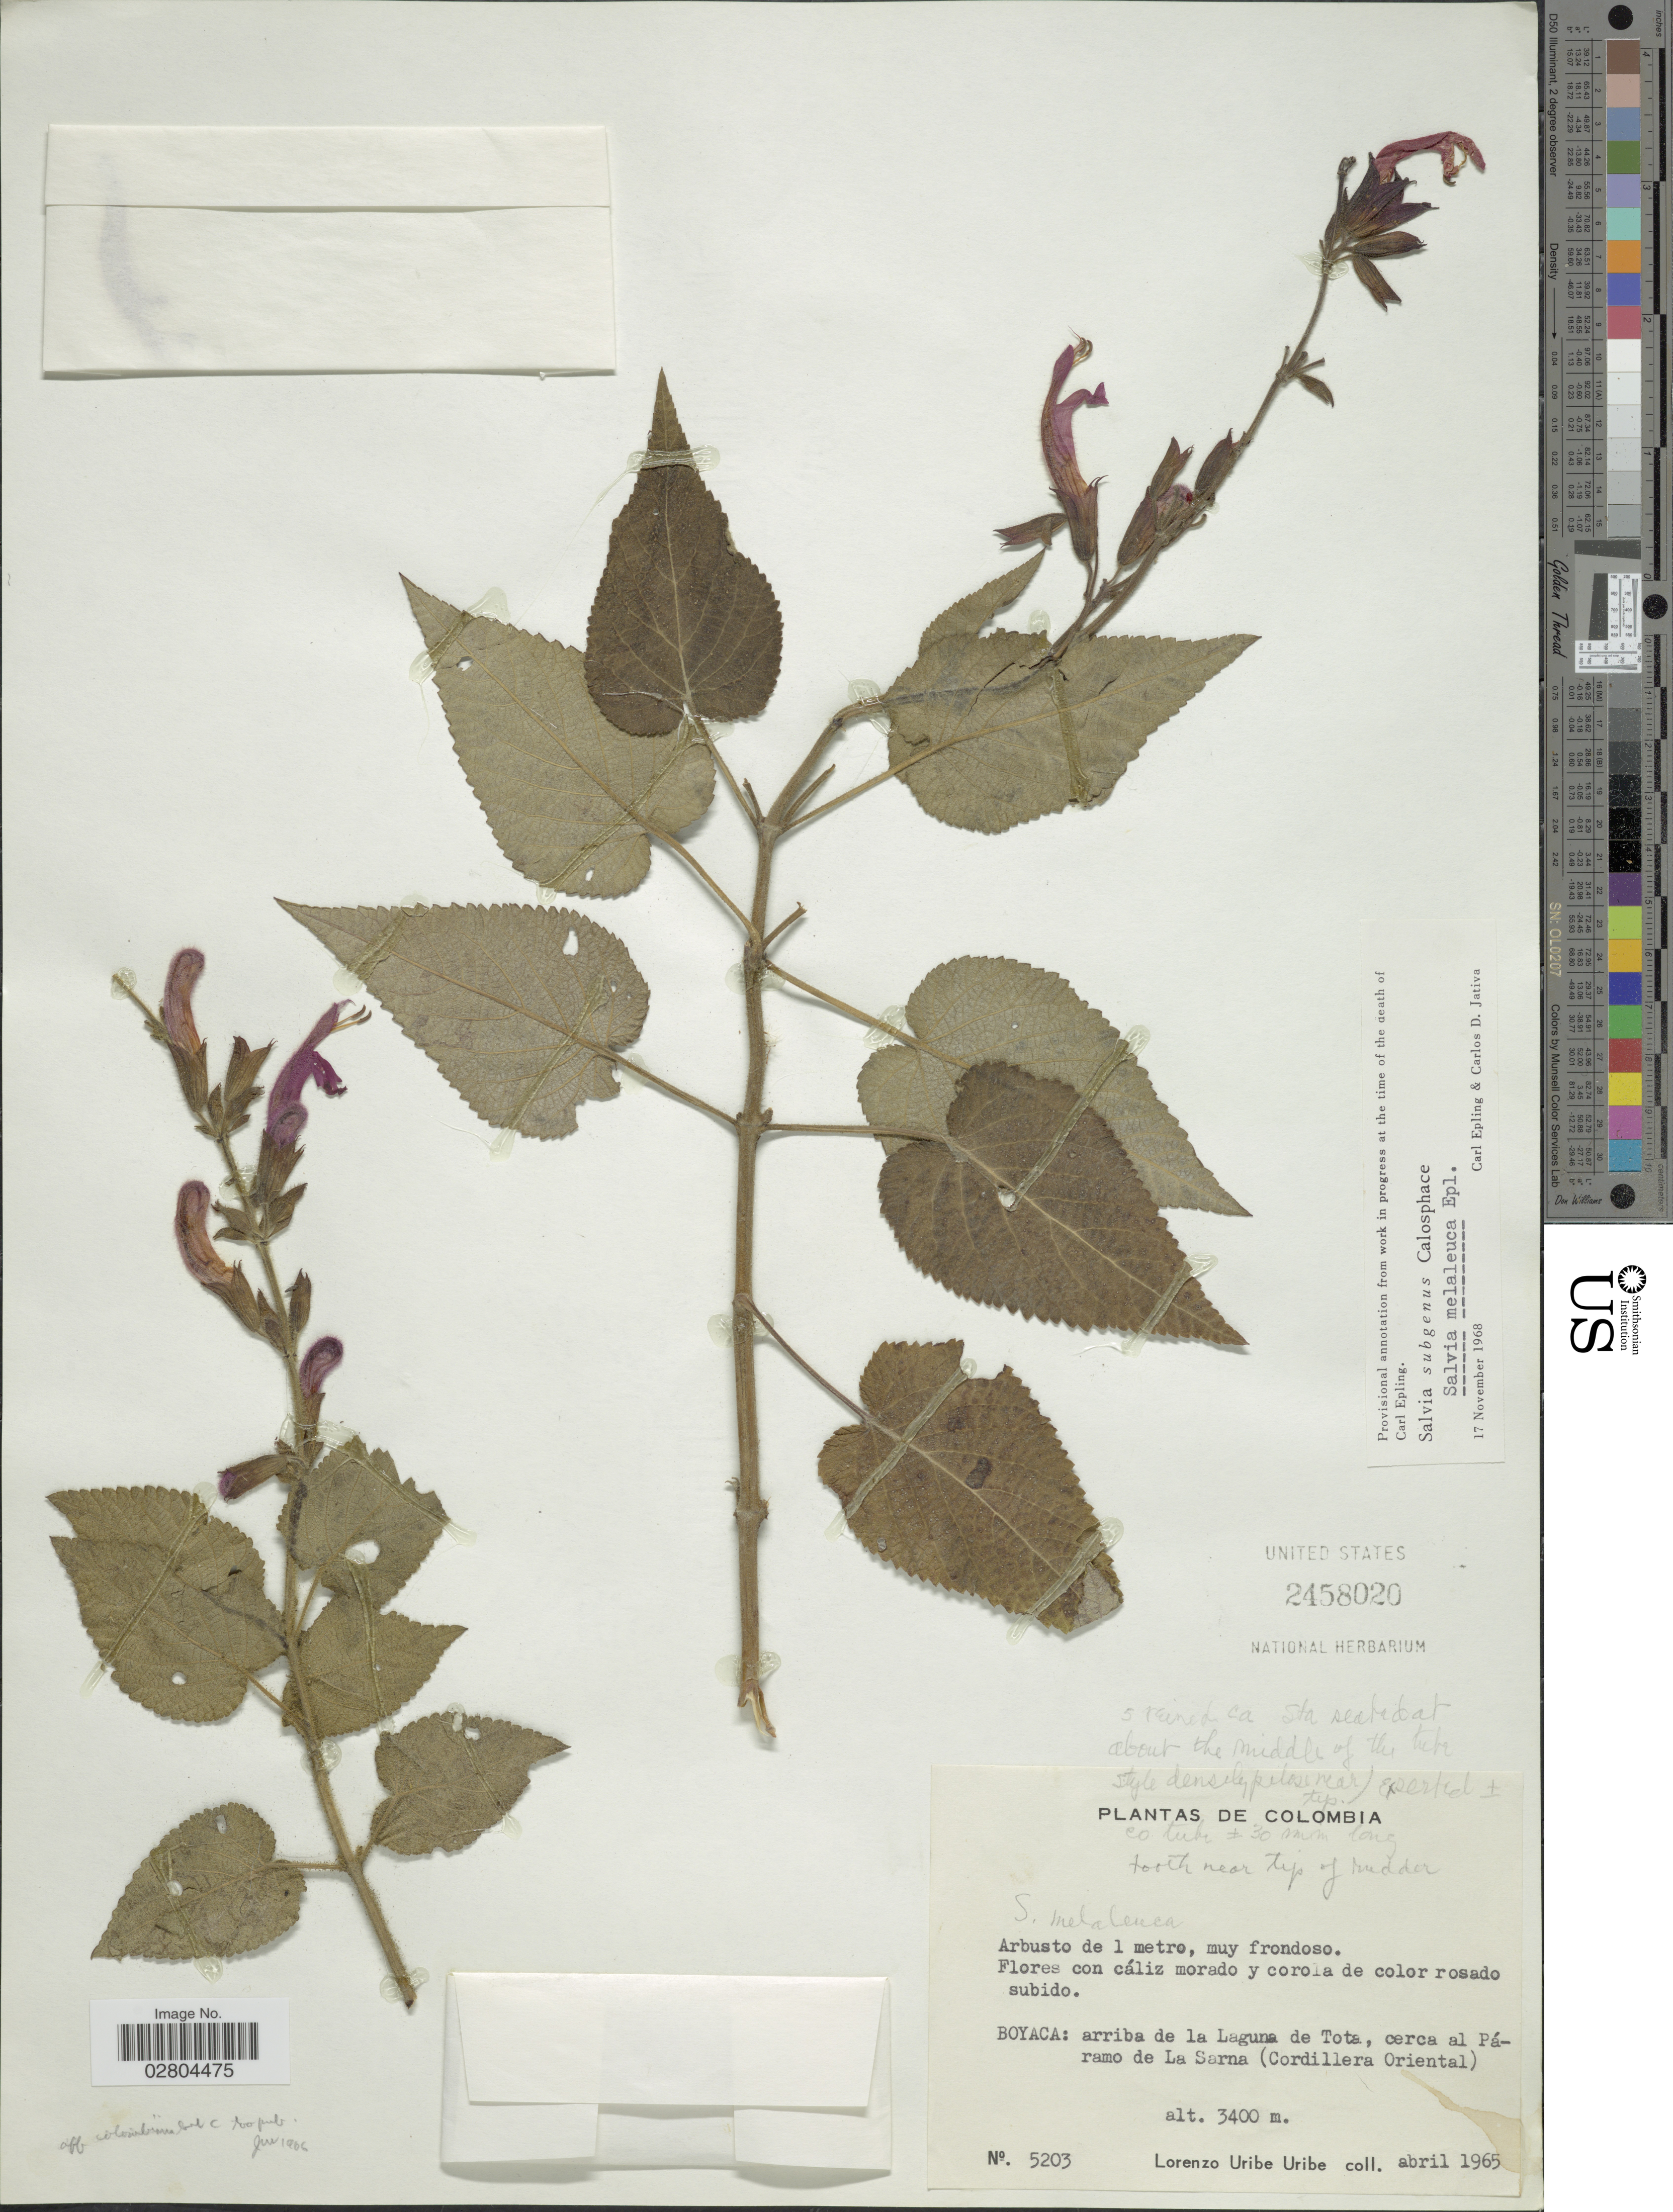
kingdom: Plantae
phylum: Tracheophyta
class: Magnoliopsida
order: Lamiales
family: Lamiaceae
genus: Salvia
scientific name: Salvia melaleuca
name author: Epling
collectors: L. Uribe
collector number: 5203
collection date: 1965-04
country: Colombia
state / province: Boyacá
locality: Boyaca: arriba de la Laguna de Tota, cerca al Páramo de La Sarna (Cordillera Oriental).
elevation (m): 3400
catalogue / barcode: US 2458020